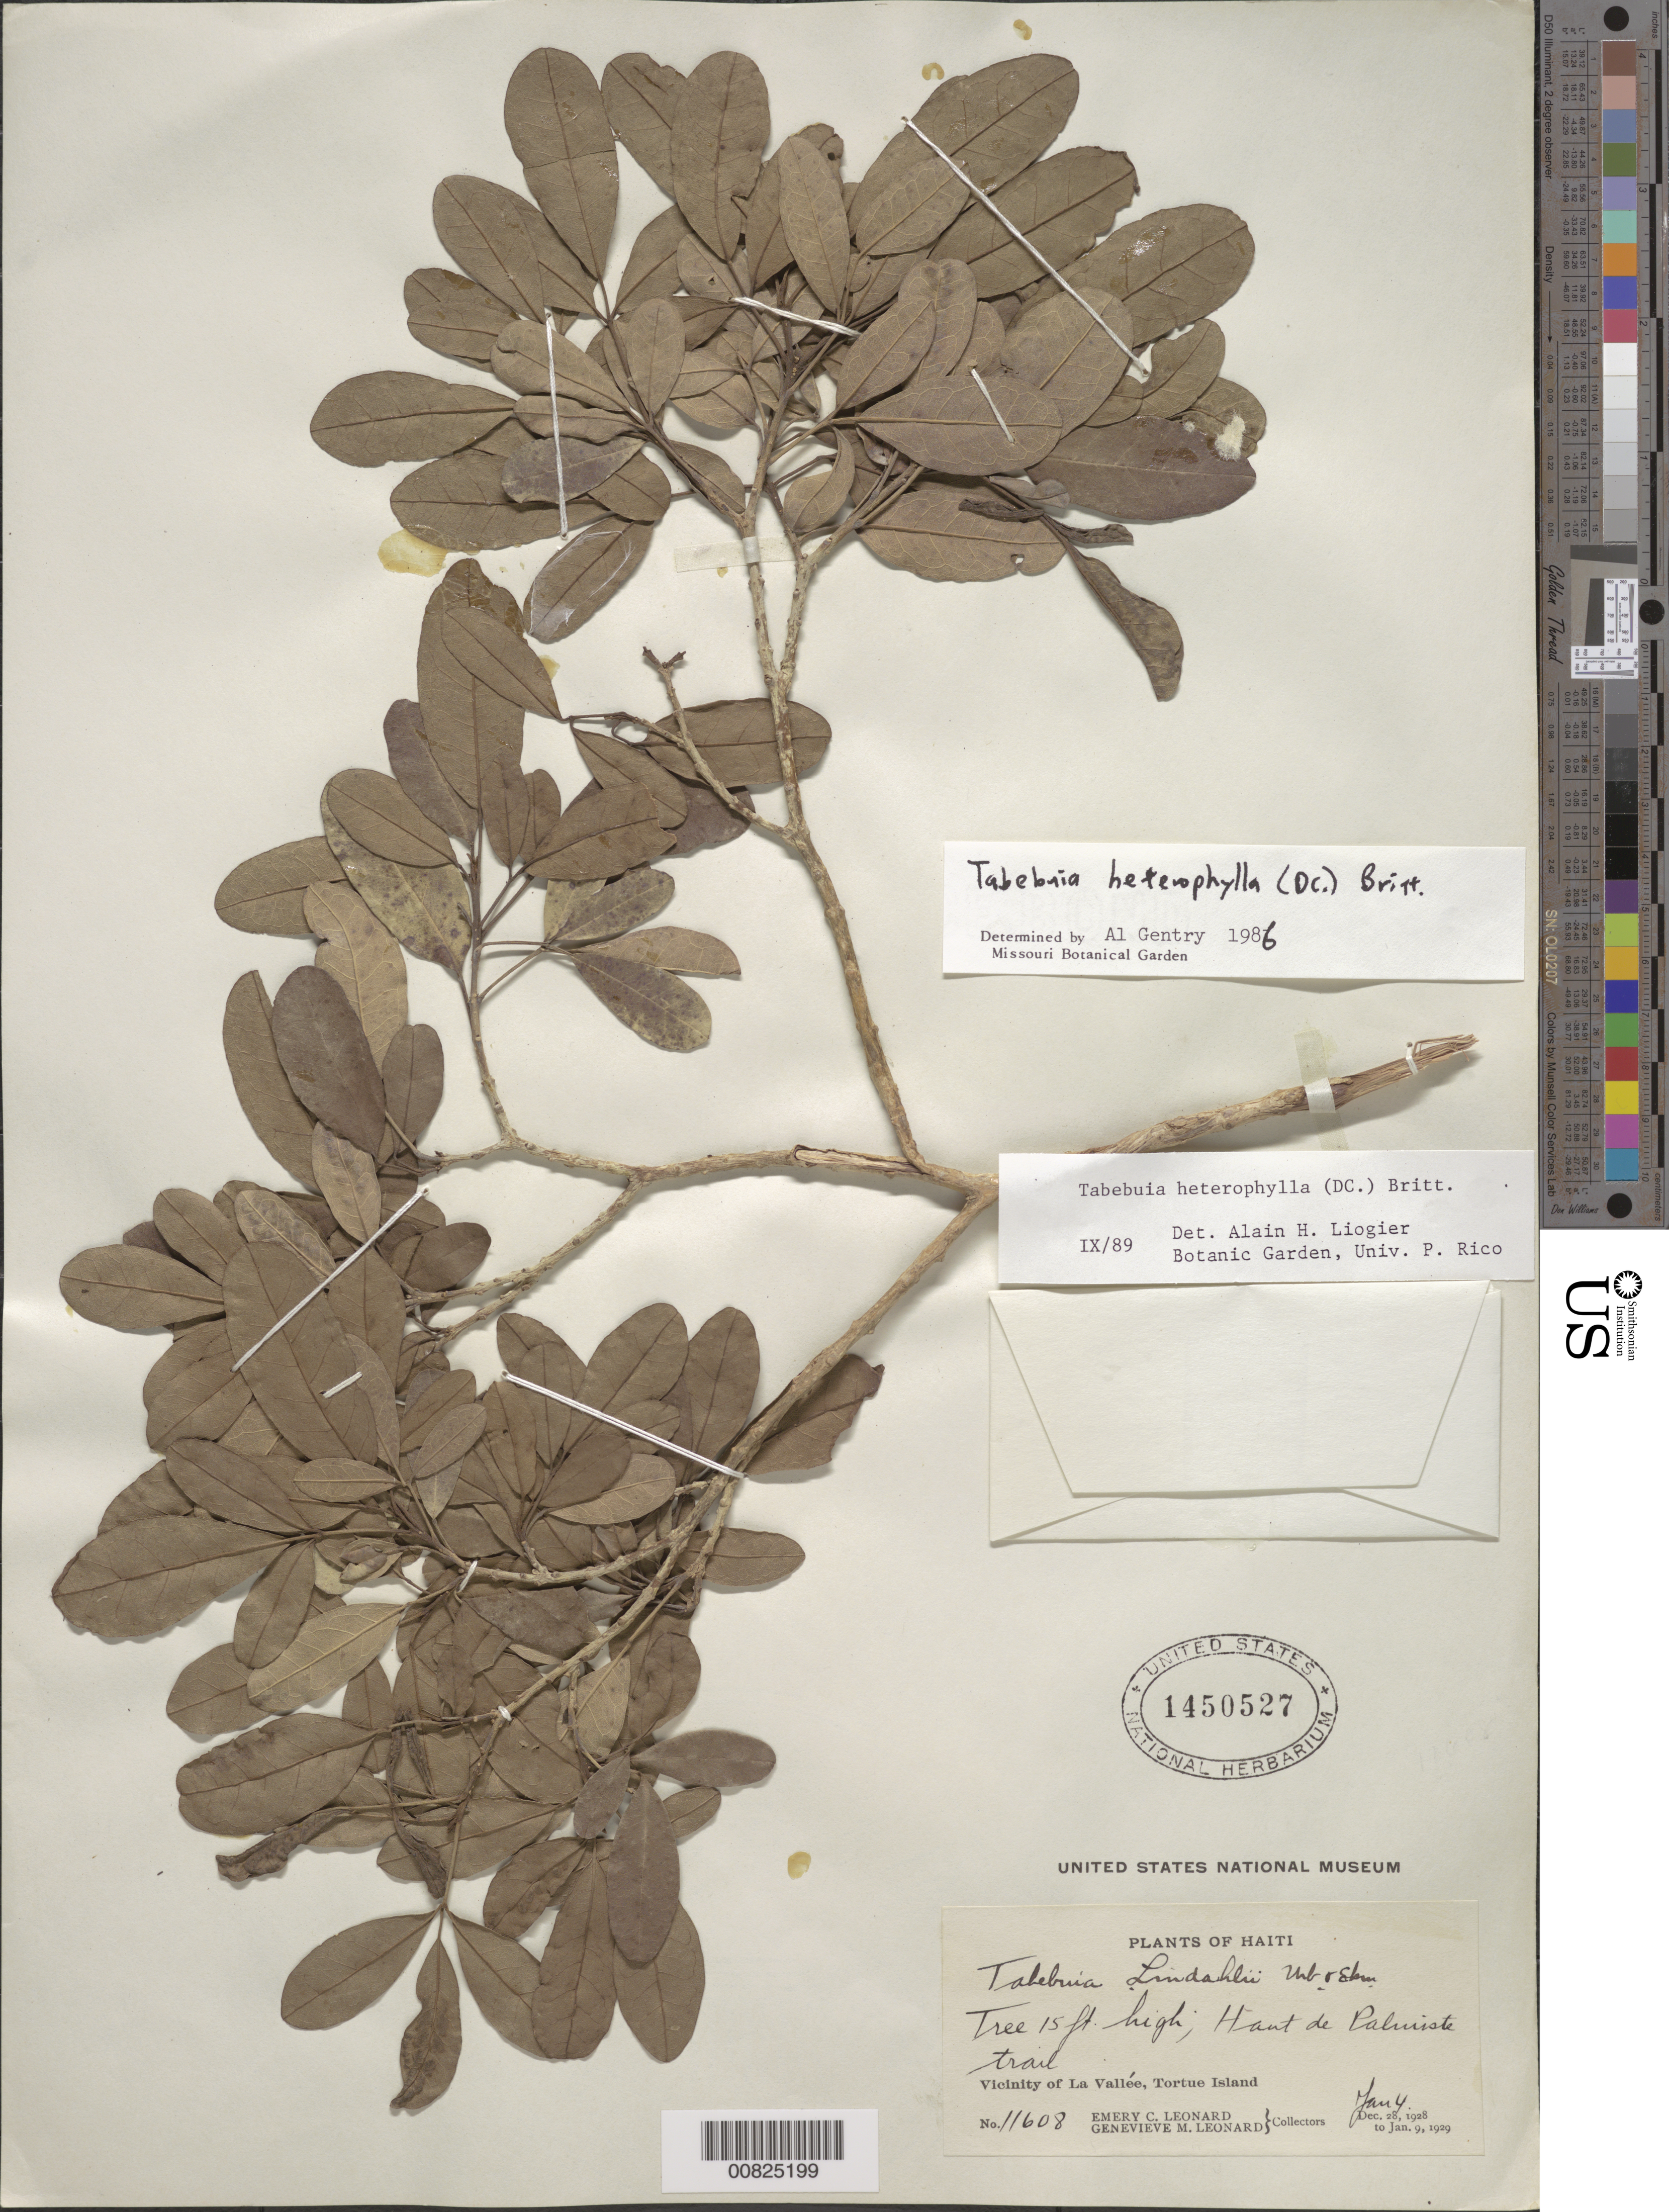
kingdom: Plantae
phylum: Tracheophyta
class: Magnoliopsida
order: Lamiales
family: Bignoniaceae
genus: Tabebuia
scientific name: Tabebuia heterophylla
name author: (DC.) Britton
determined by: Liogier, Alain H.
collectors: E. C. Leonard & G. M. Leonard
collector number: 11608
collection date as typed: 04 Jan 1929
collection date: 1929-01-04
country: Haiti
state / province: Nord-Ouest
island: Île de la Tortue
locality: Vicinity of La Vallée, Haut de Paluiste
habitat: Trail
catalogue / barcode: US 1450527